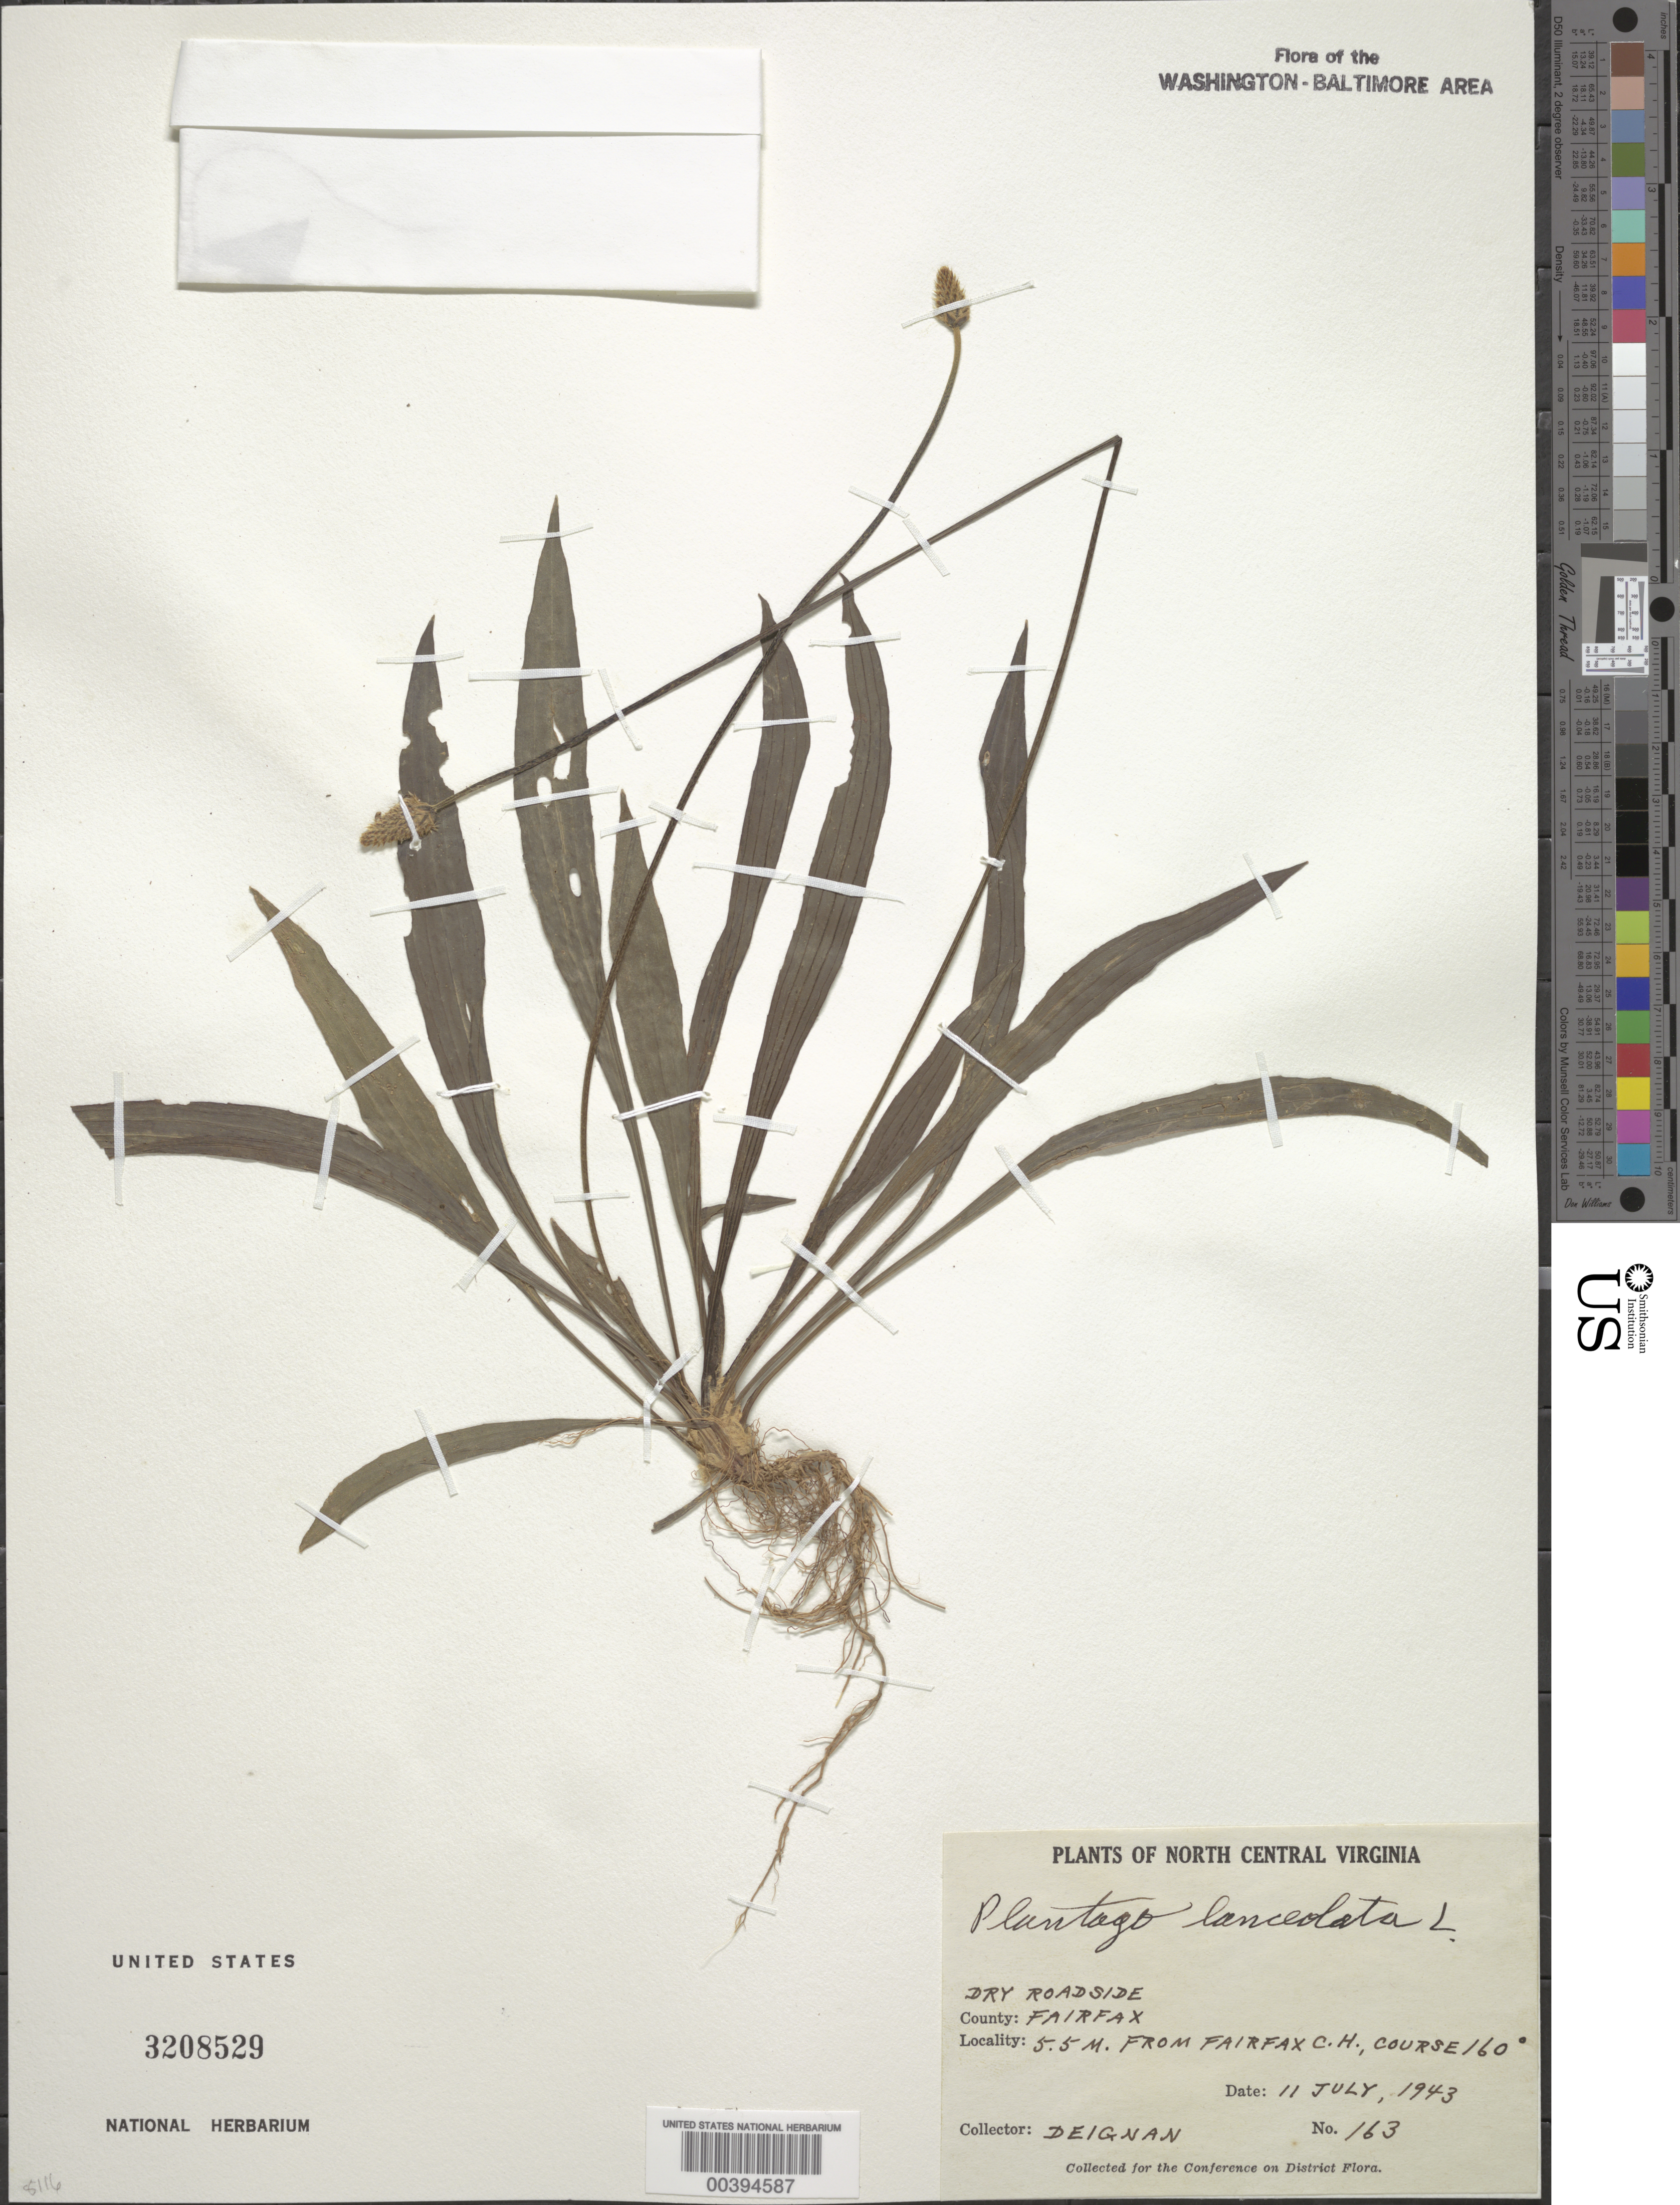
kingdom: Plantae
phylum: Tracheophyta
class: Magnoliopsida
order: Lamiales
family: Plantaginaceae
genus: Plantago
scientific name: Plantago lanceolata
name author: L.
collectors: H. Deignan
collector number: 163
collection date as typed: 11 Jul 1943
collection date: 1943-07-11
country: United States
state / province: Virginia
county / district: Fairfax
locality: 5.5 M from Fairfax Court House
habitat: Dry roadside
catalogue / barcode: US 3208529